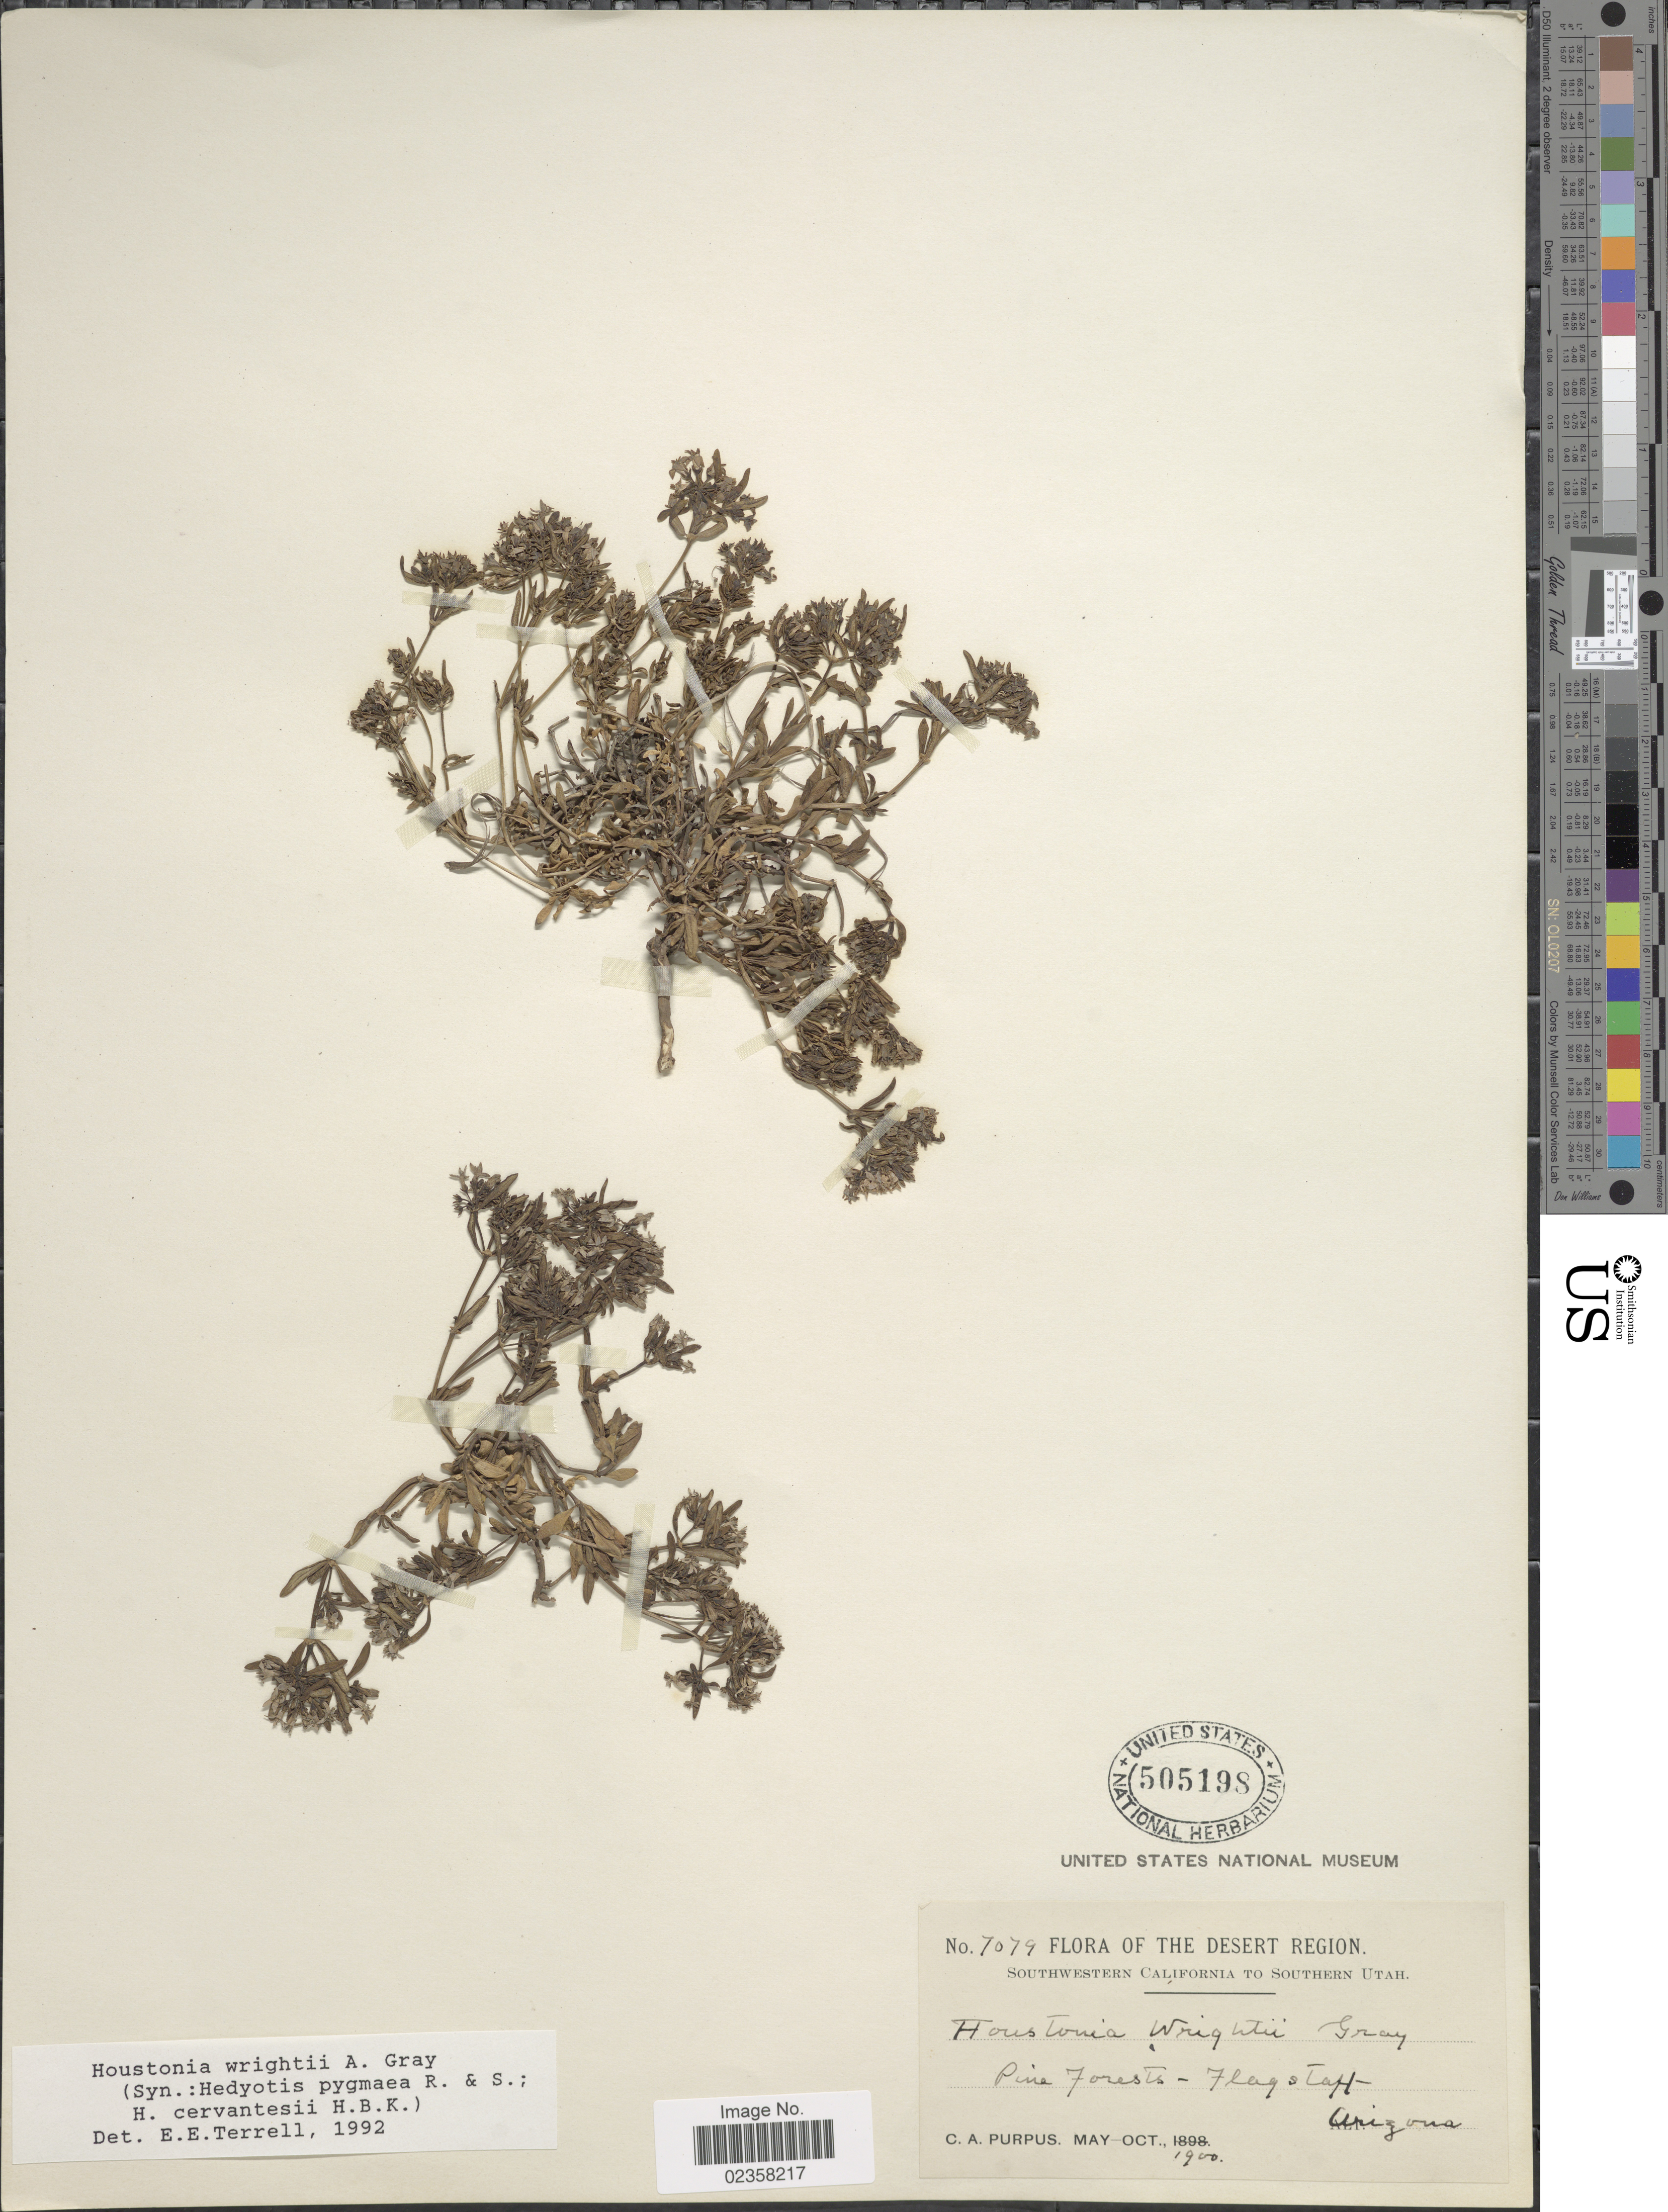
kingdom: Plantae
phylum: Tracheophyta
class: Magnoliopsida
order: Gentianales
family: Rubiaceae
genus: Houstonia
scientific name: Houstonia wrightii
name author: (A. Gray) A. Gray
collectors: C. A. Purpus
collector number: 7079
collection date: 1900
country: United States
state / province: Arizona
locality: Desert region, Pine forest, Flagstaff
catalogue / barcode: US 505198